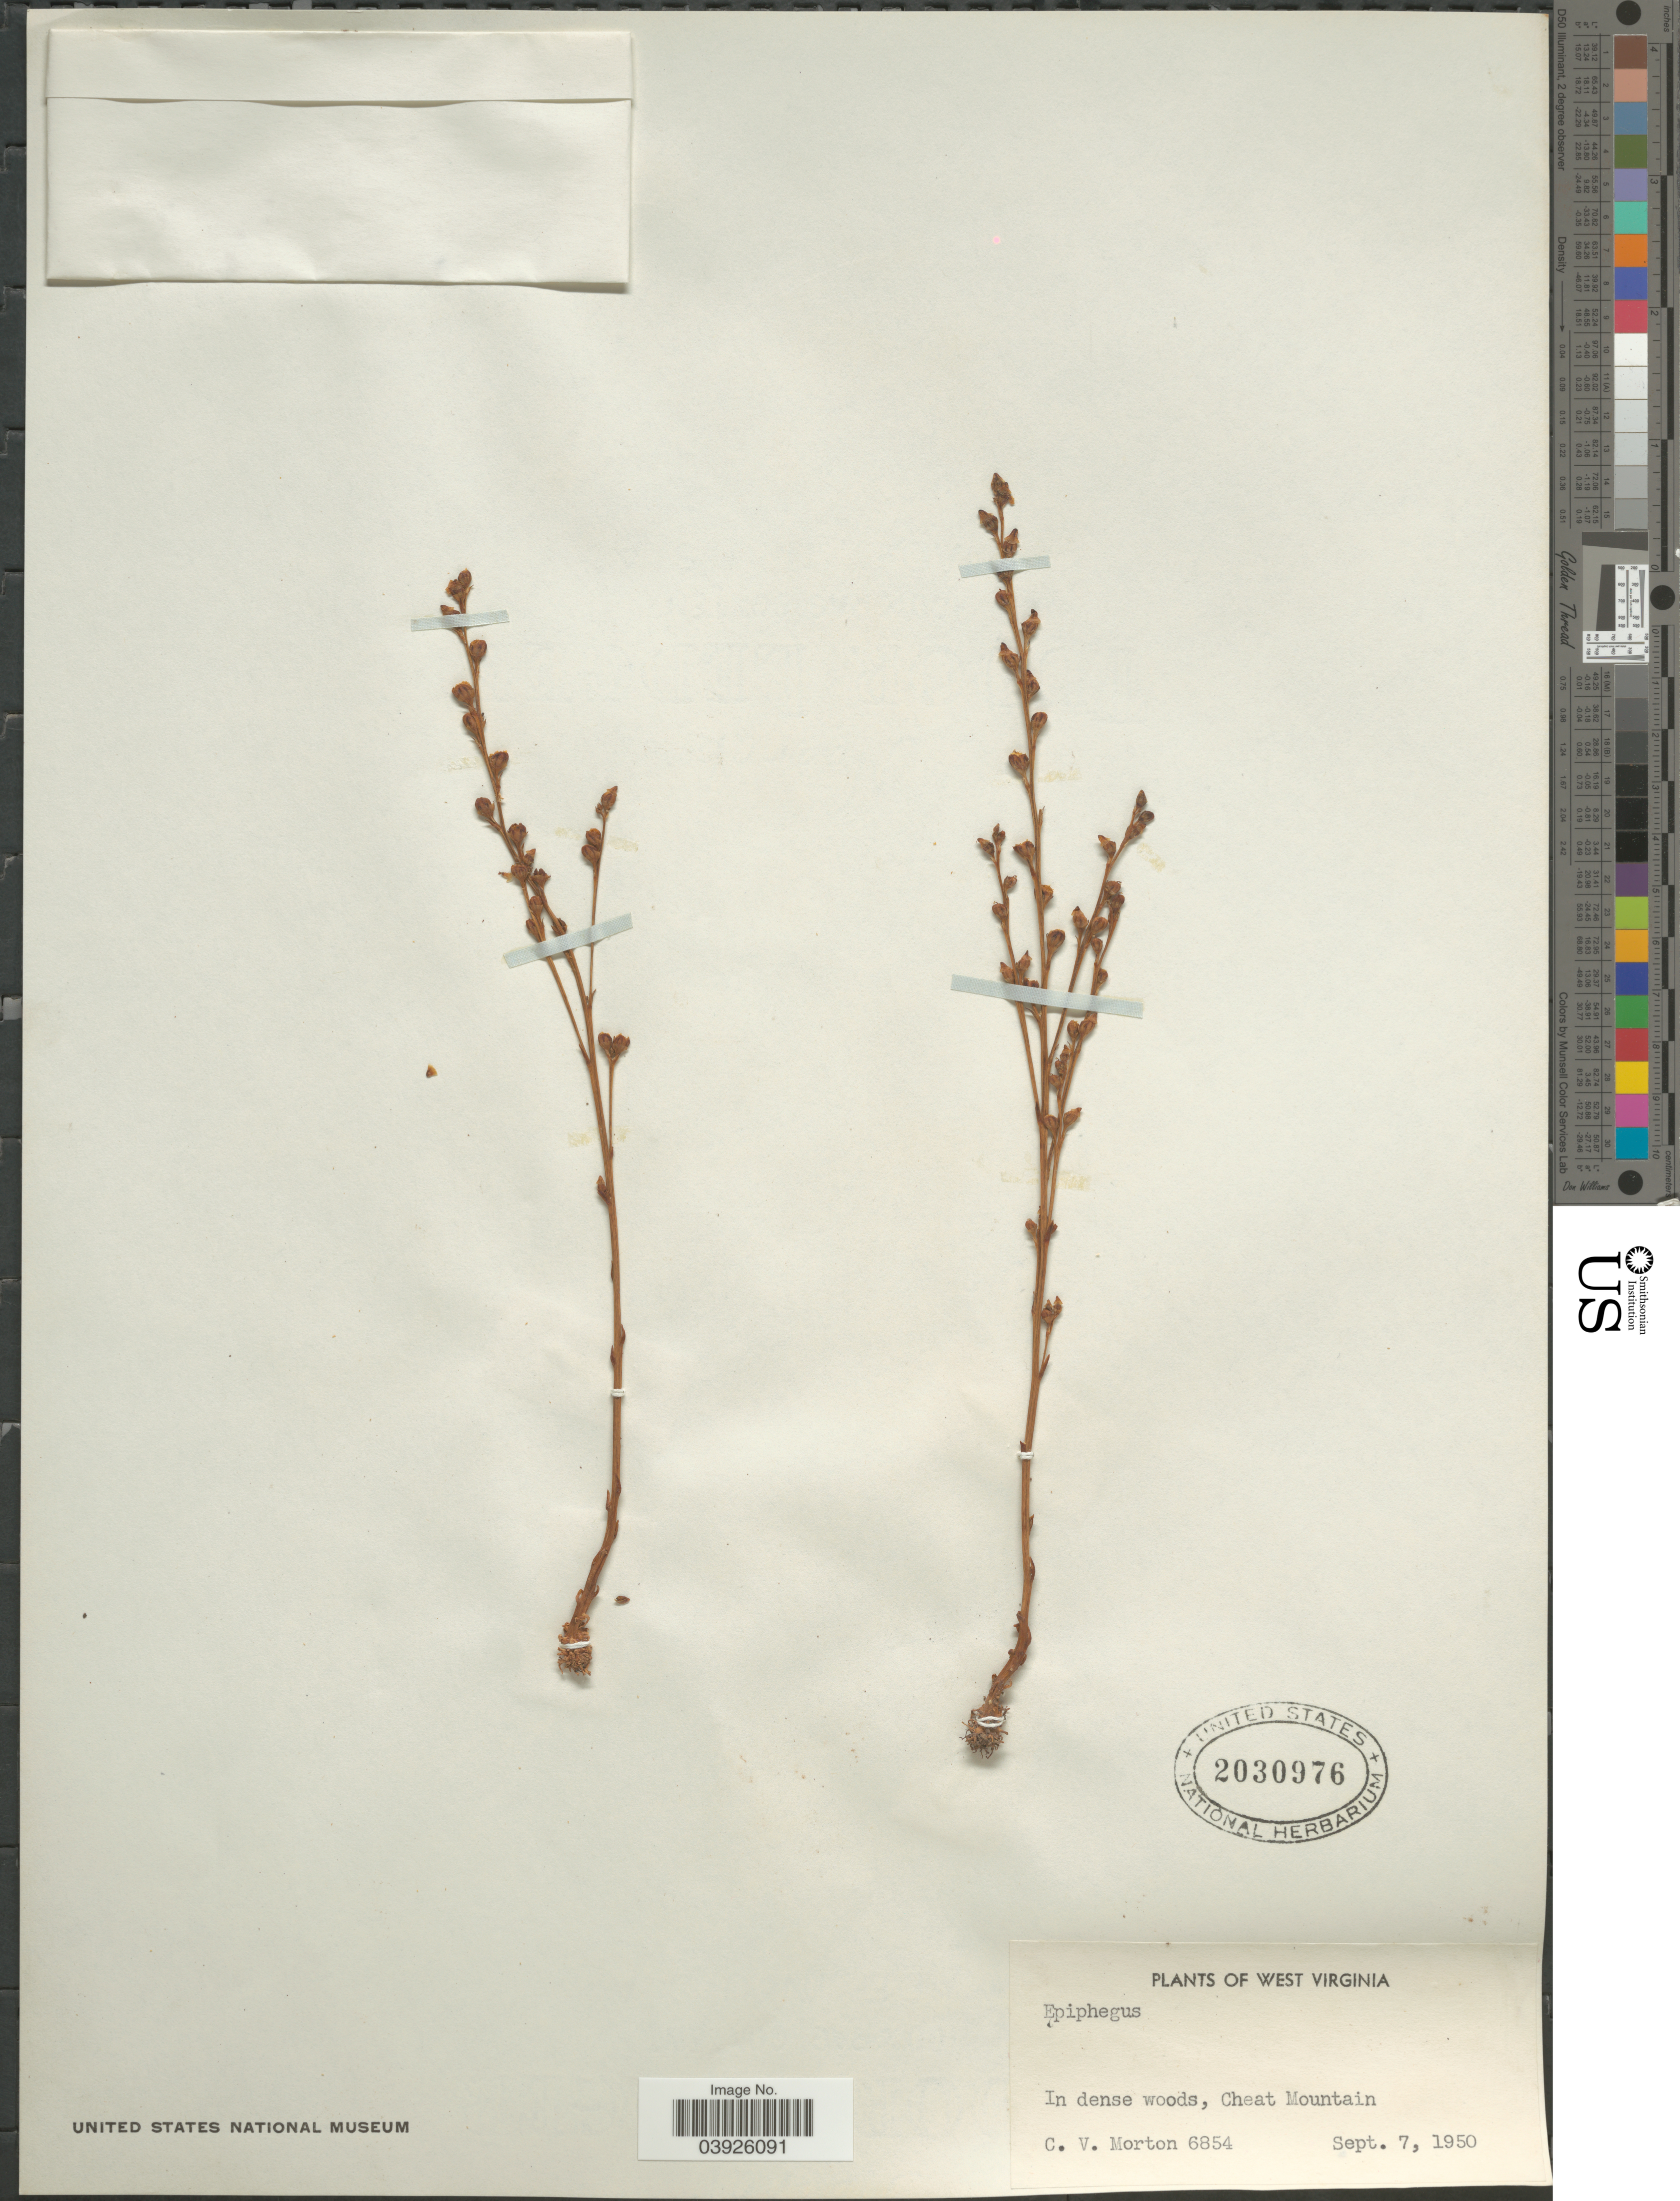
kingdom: Plantae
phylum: Tracheophyta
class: Magnoliopsida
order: Lamiales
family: Orobanchaceae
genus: Epifagus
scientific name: Epifagus sp.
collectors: C. V. Morton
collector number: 6854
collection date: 1950-09-07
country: United States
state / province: West Virginia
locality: In dense woods, Cheat Mountain.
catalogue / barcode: US 2030976